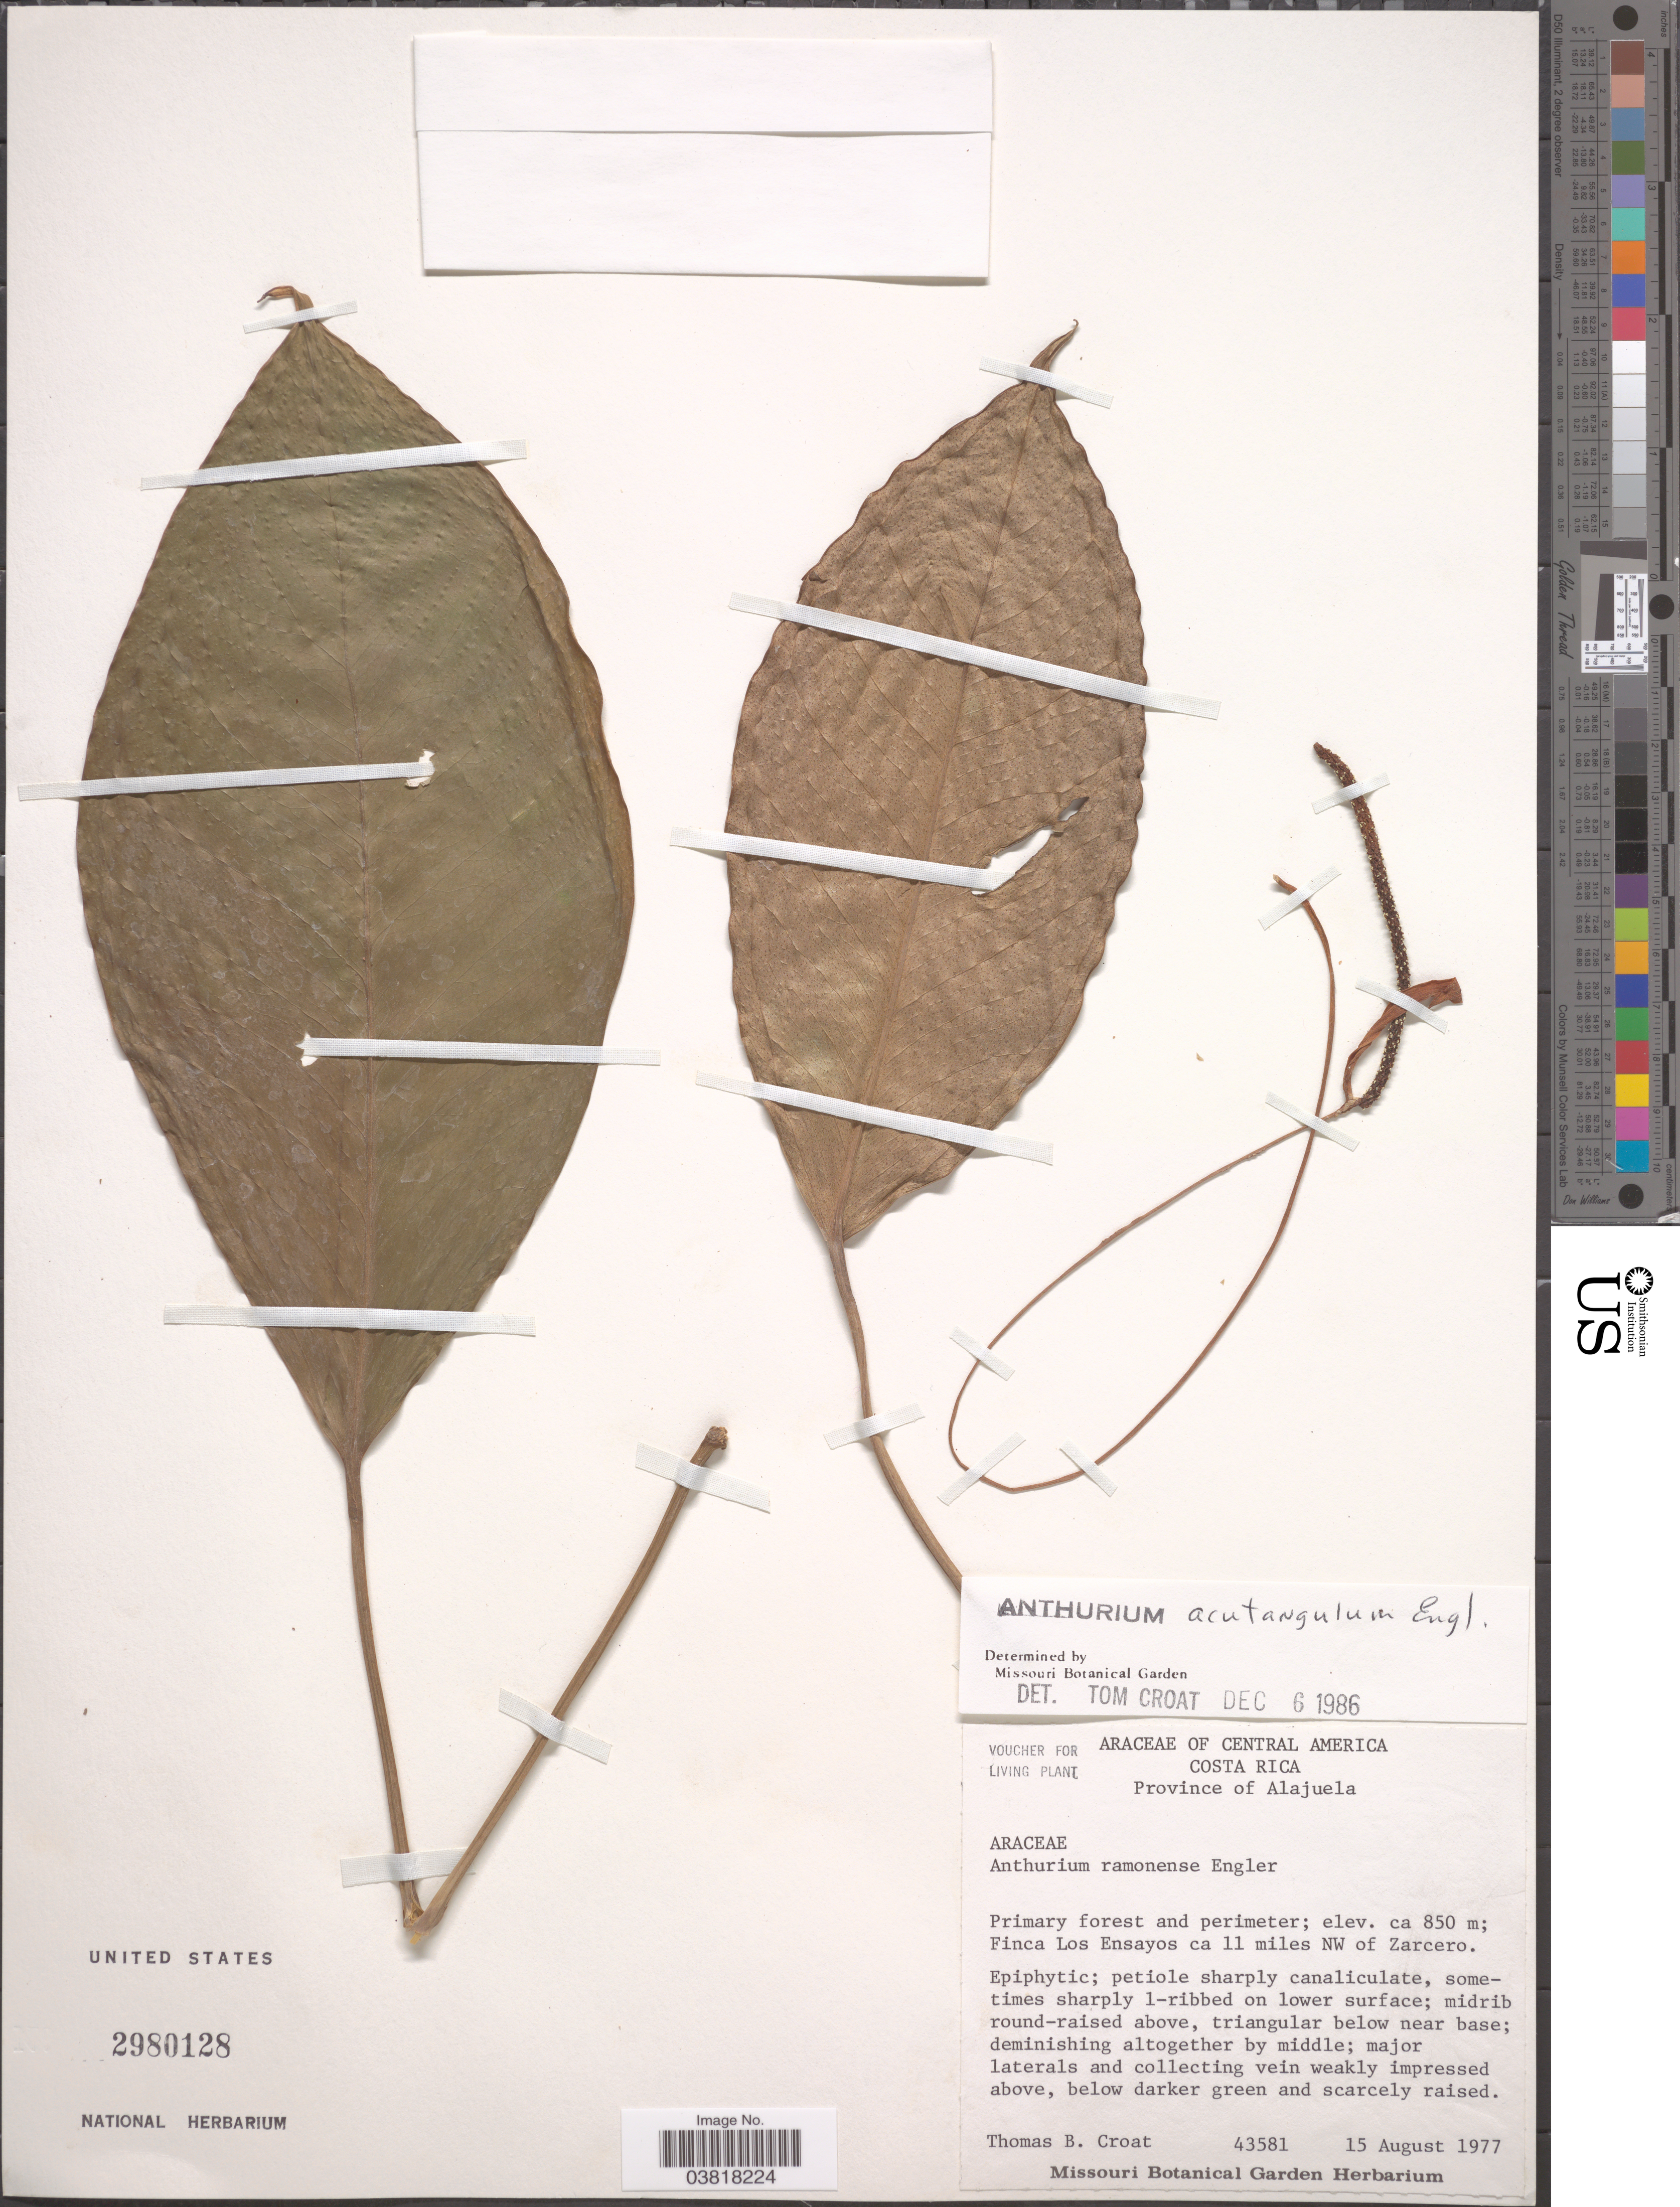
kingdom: Plantae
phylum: Tracheophyta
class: Liliopsida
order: Alismatales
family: Araceae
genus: Anthurium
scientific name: Anthurium acutangulum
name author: Engl.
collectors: T. B. Croat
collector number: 43581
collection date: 1977-08-15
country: Costa Rica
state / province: Alajuela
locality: Finca Los Ensayos ca 11 miles NW of Zarcero.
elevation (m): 850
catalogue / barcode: US 2980128